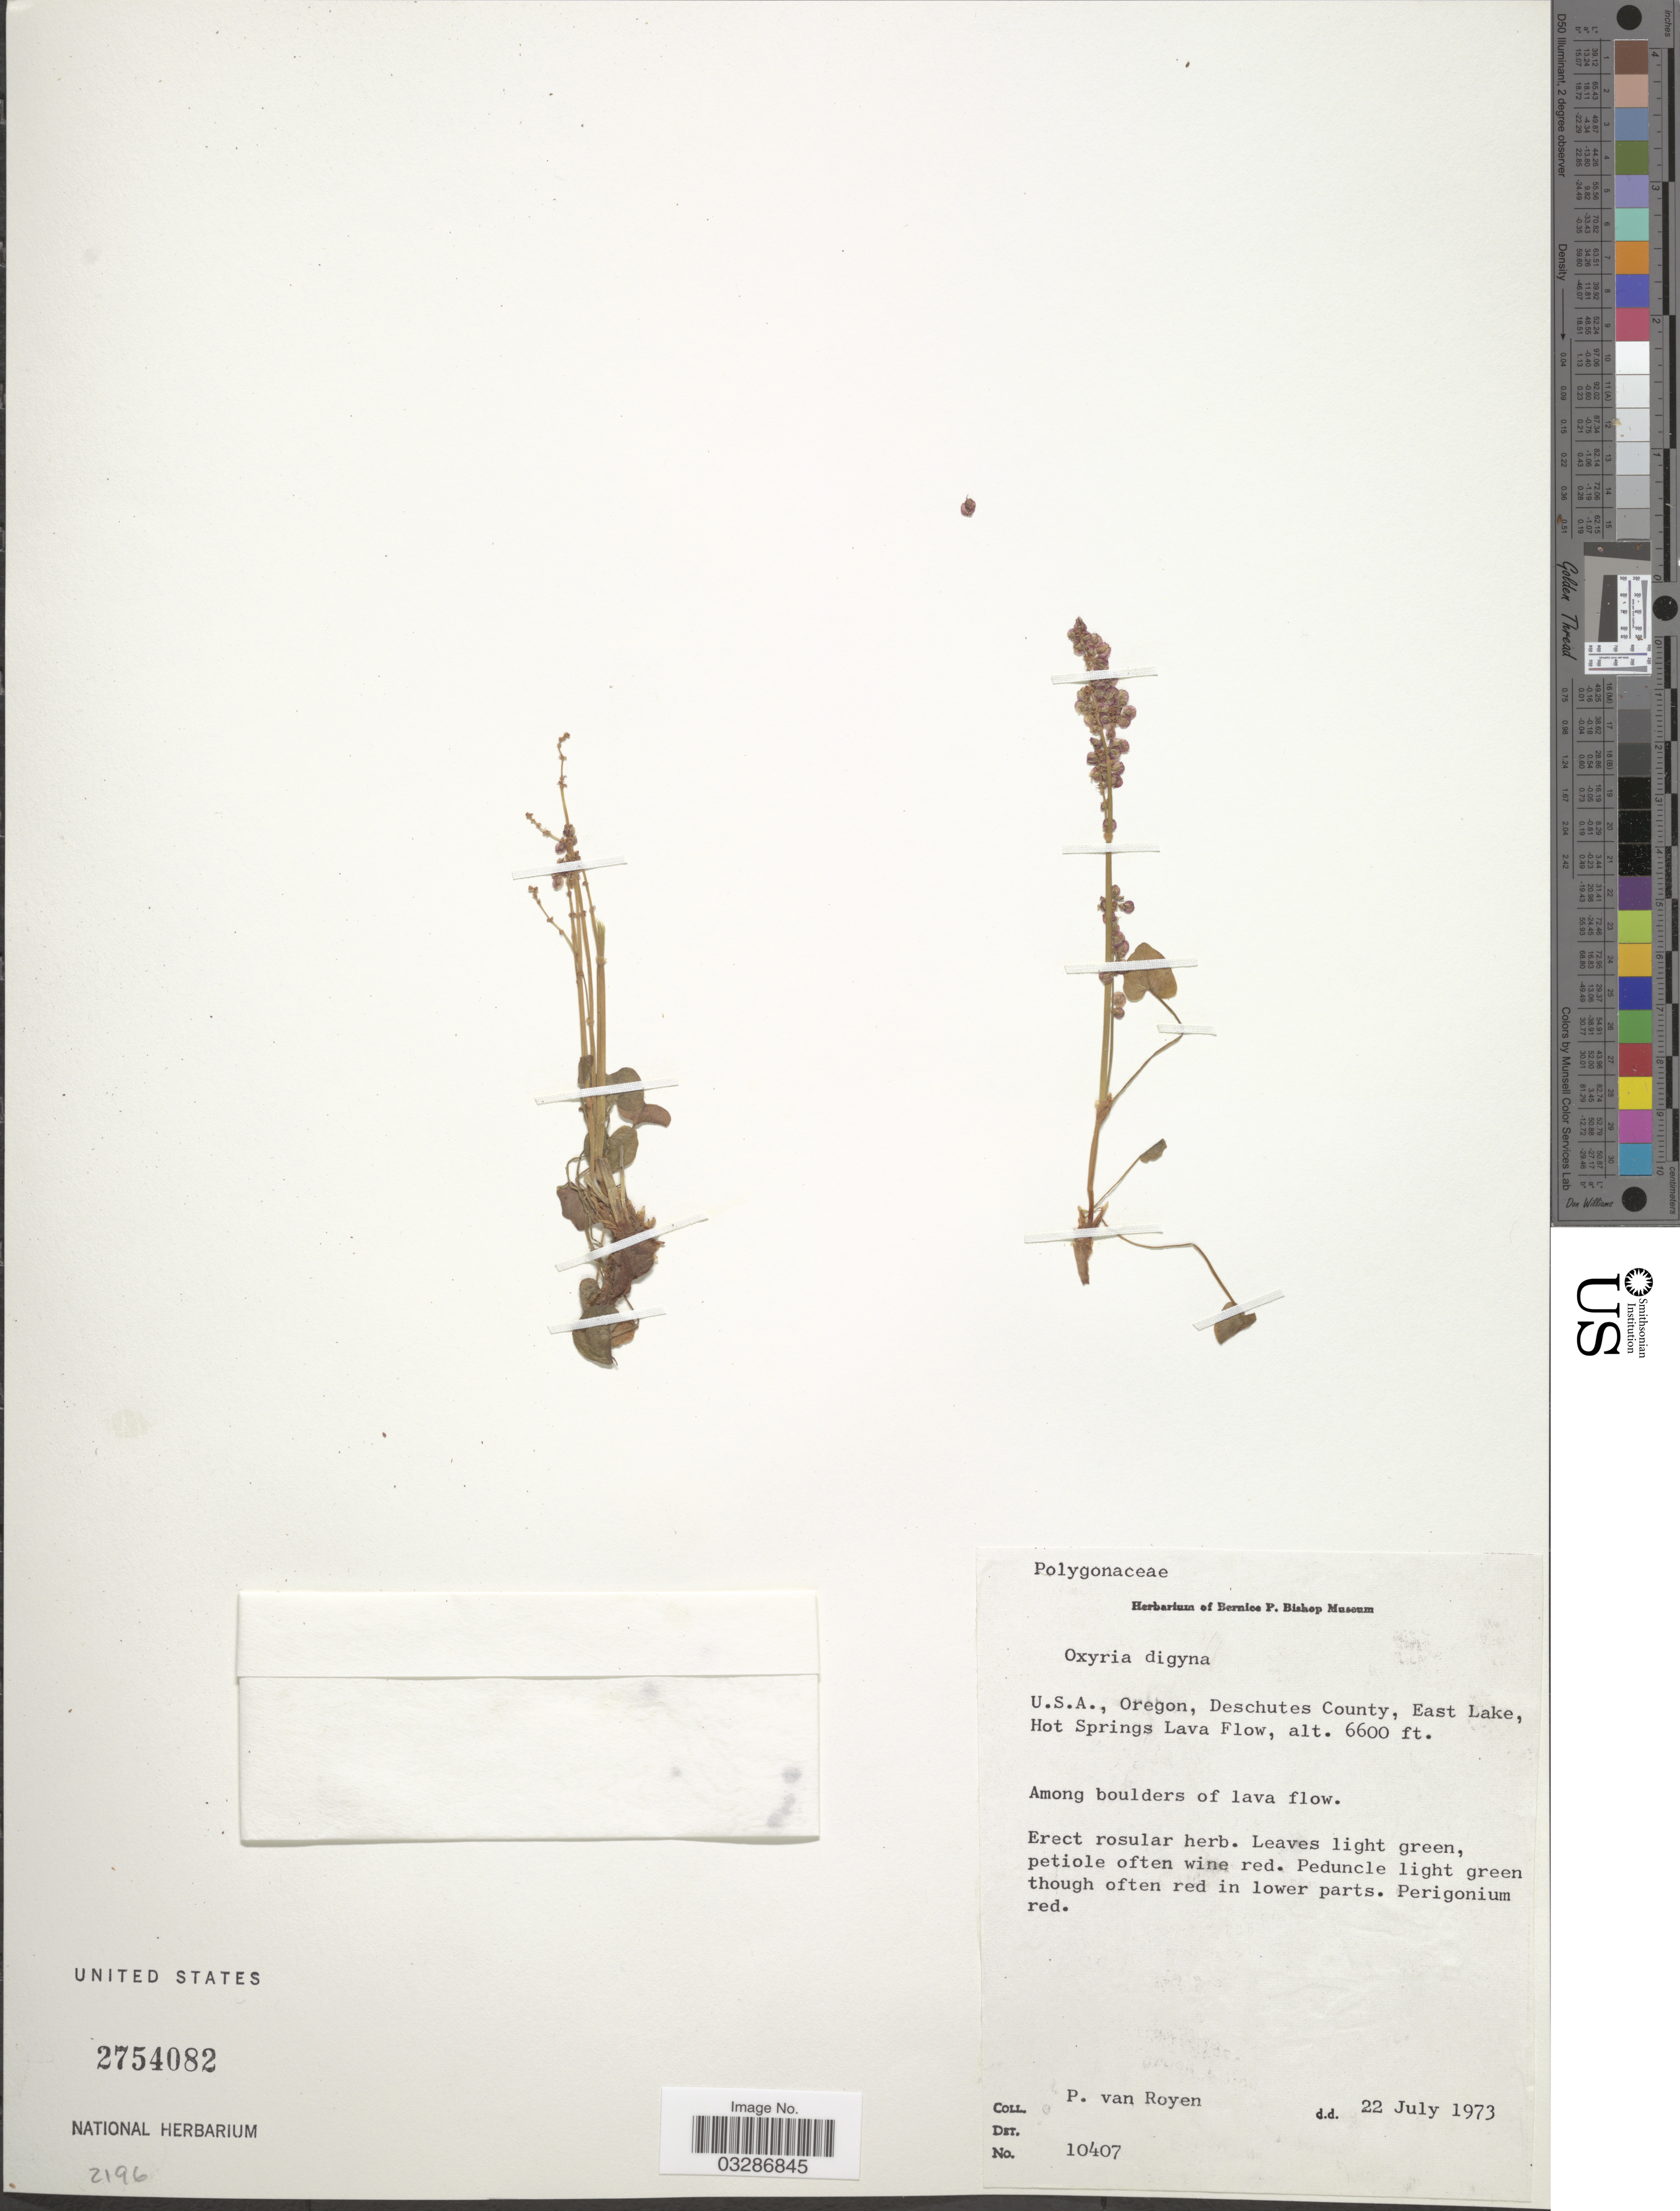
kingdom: Plantae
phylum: Tracheophyta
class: Magnoliopsida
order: Caryophyllales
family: Polygonaceae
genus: Oxyria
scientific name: Oxyria digyna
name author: (L.) Hill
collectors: P. van Royen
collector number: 10407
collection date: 1973-07-22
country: United States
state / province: Oregon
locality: Deschutes County, East Lake, Hot Springs Lava Flow.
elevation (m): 2012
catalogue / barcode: US 2754082